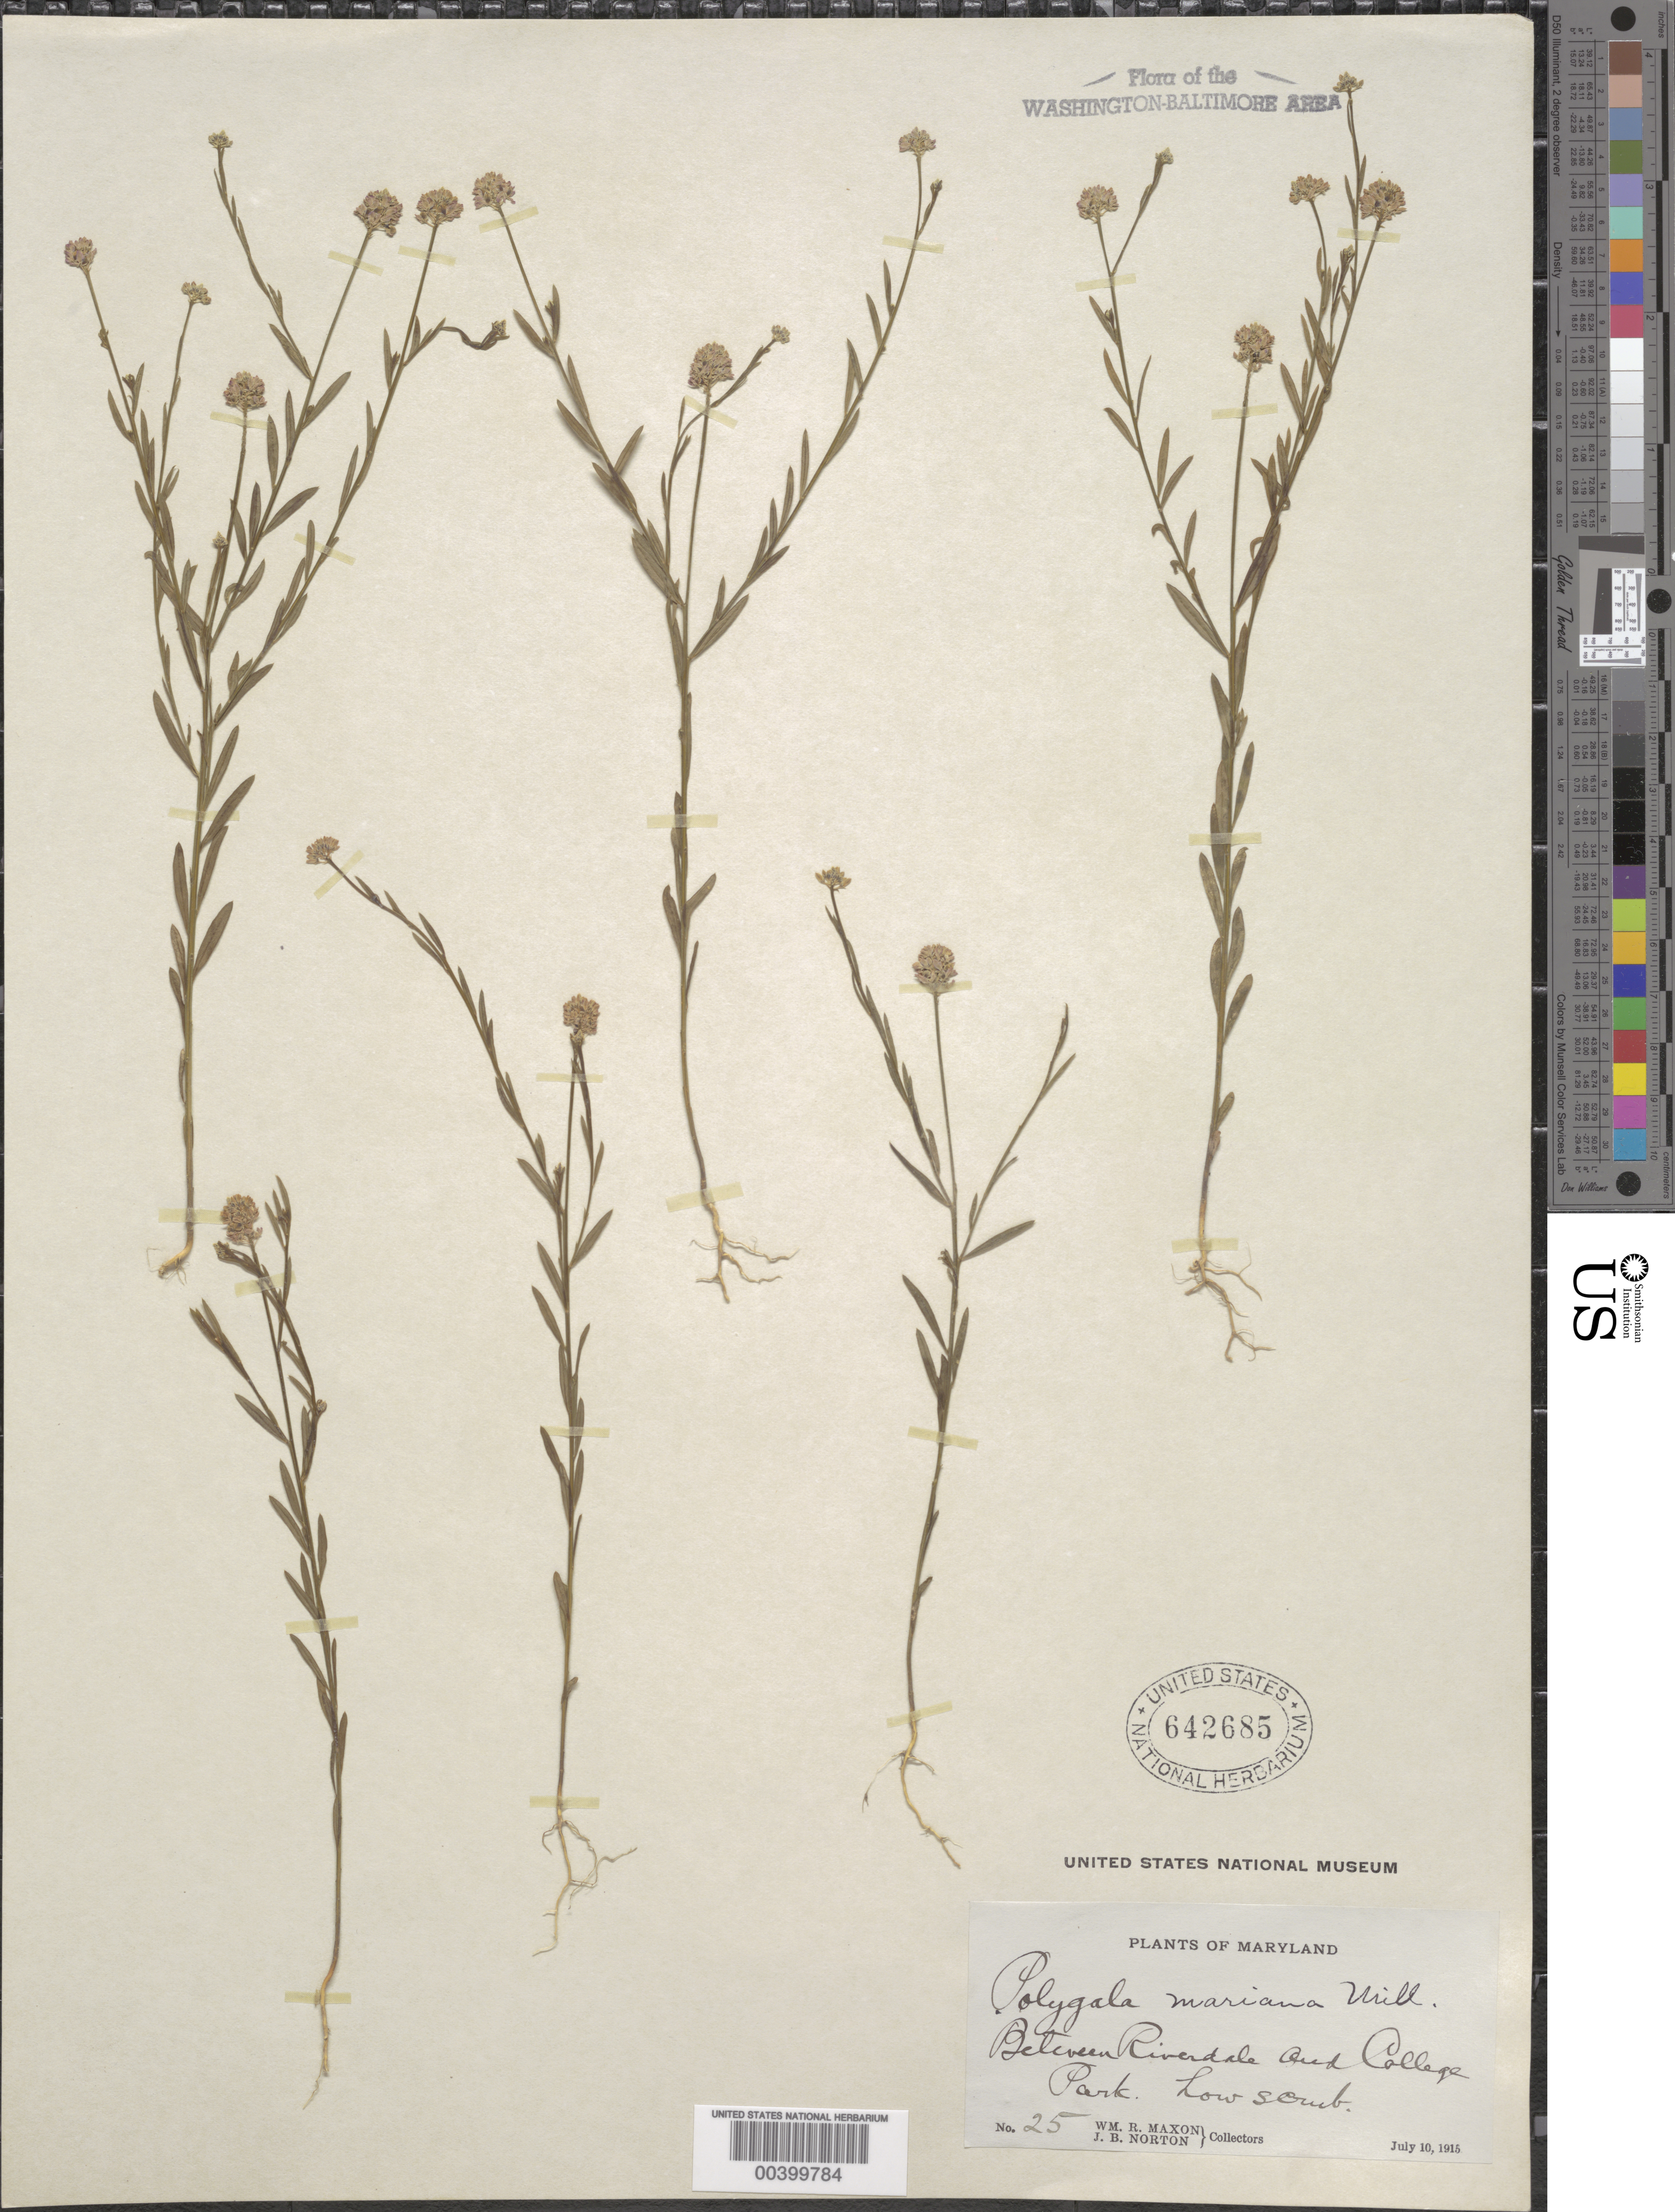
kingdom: Plantae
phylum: Tracheophyta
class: Magnoliopsida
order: Fabales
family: Polygalaceae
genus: Polygala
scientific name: Polygala mariana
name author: Mill.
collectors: W. R. Maxon & J. Norton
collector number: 25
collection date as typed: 10 Jul 1915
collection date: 1915-07-10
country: United States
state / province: Maryland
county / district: Prince George's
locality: Between Riverdale and College Park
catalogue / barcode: US 642685